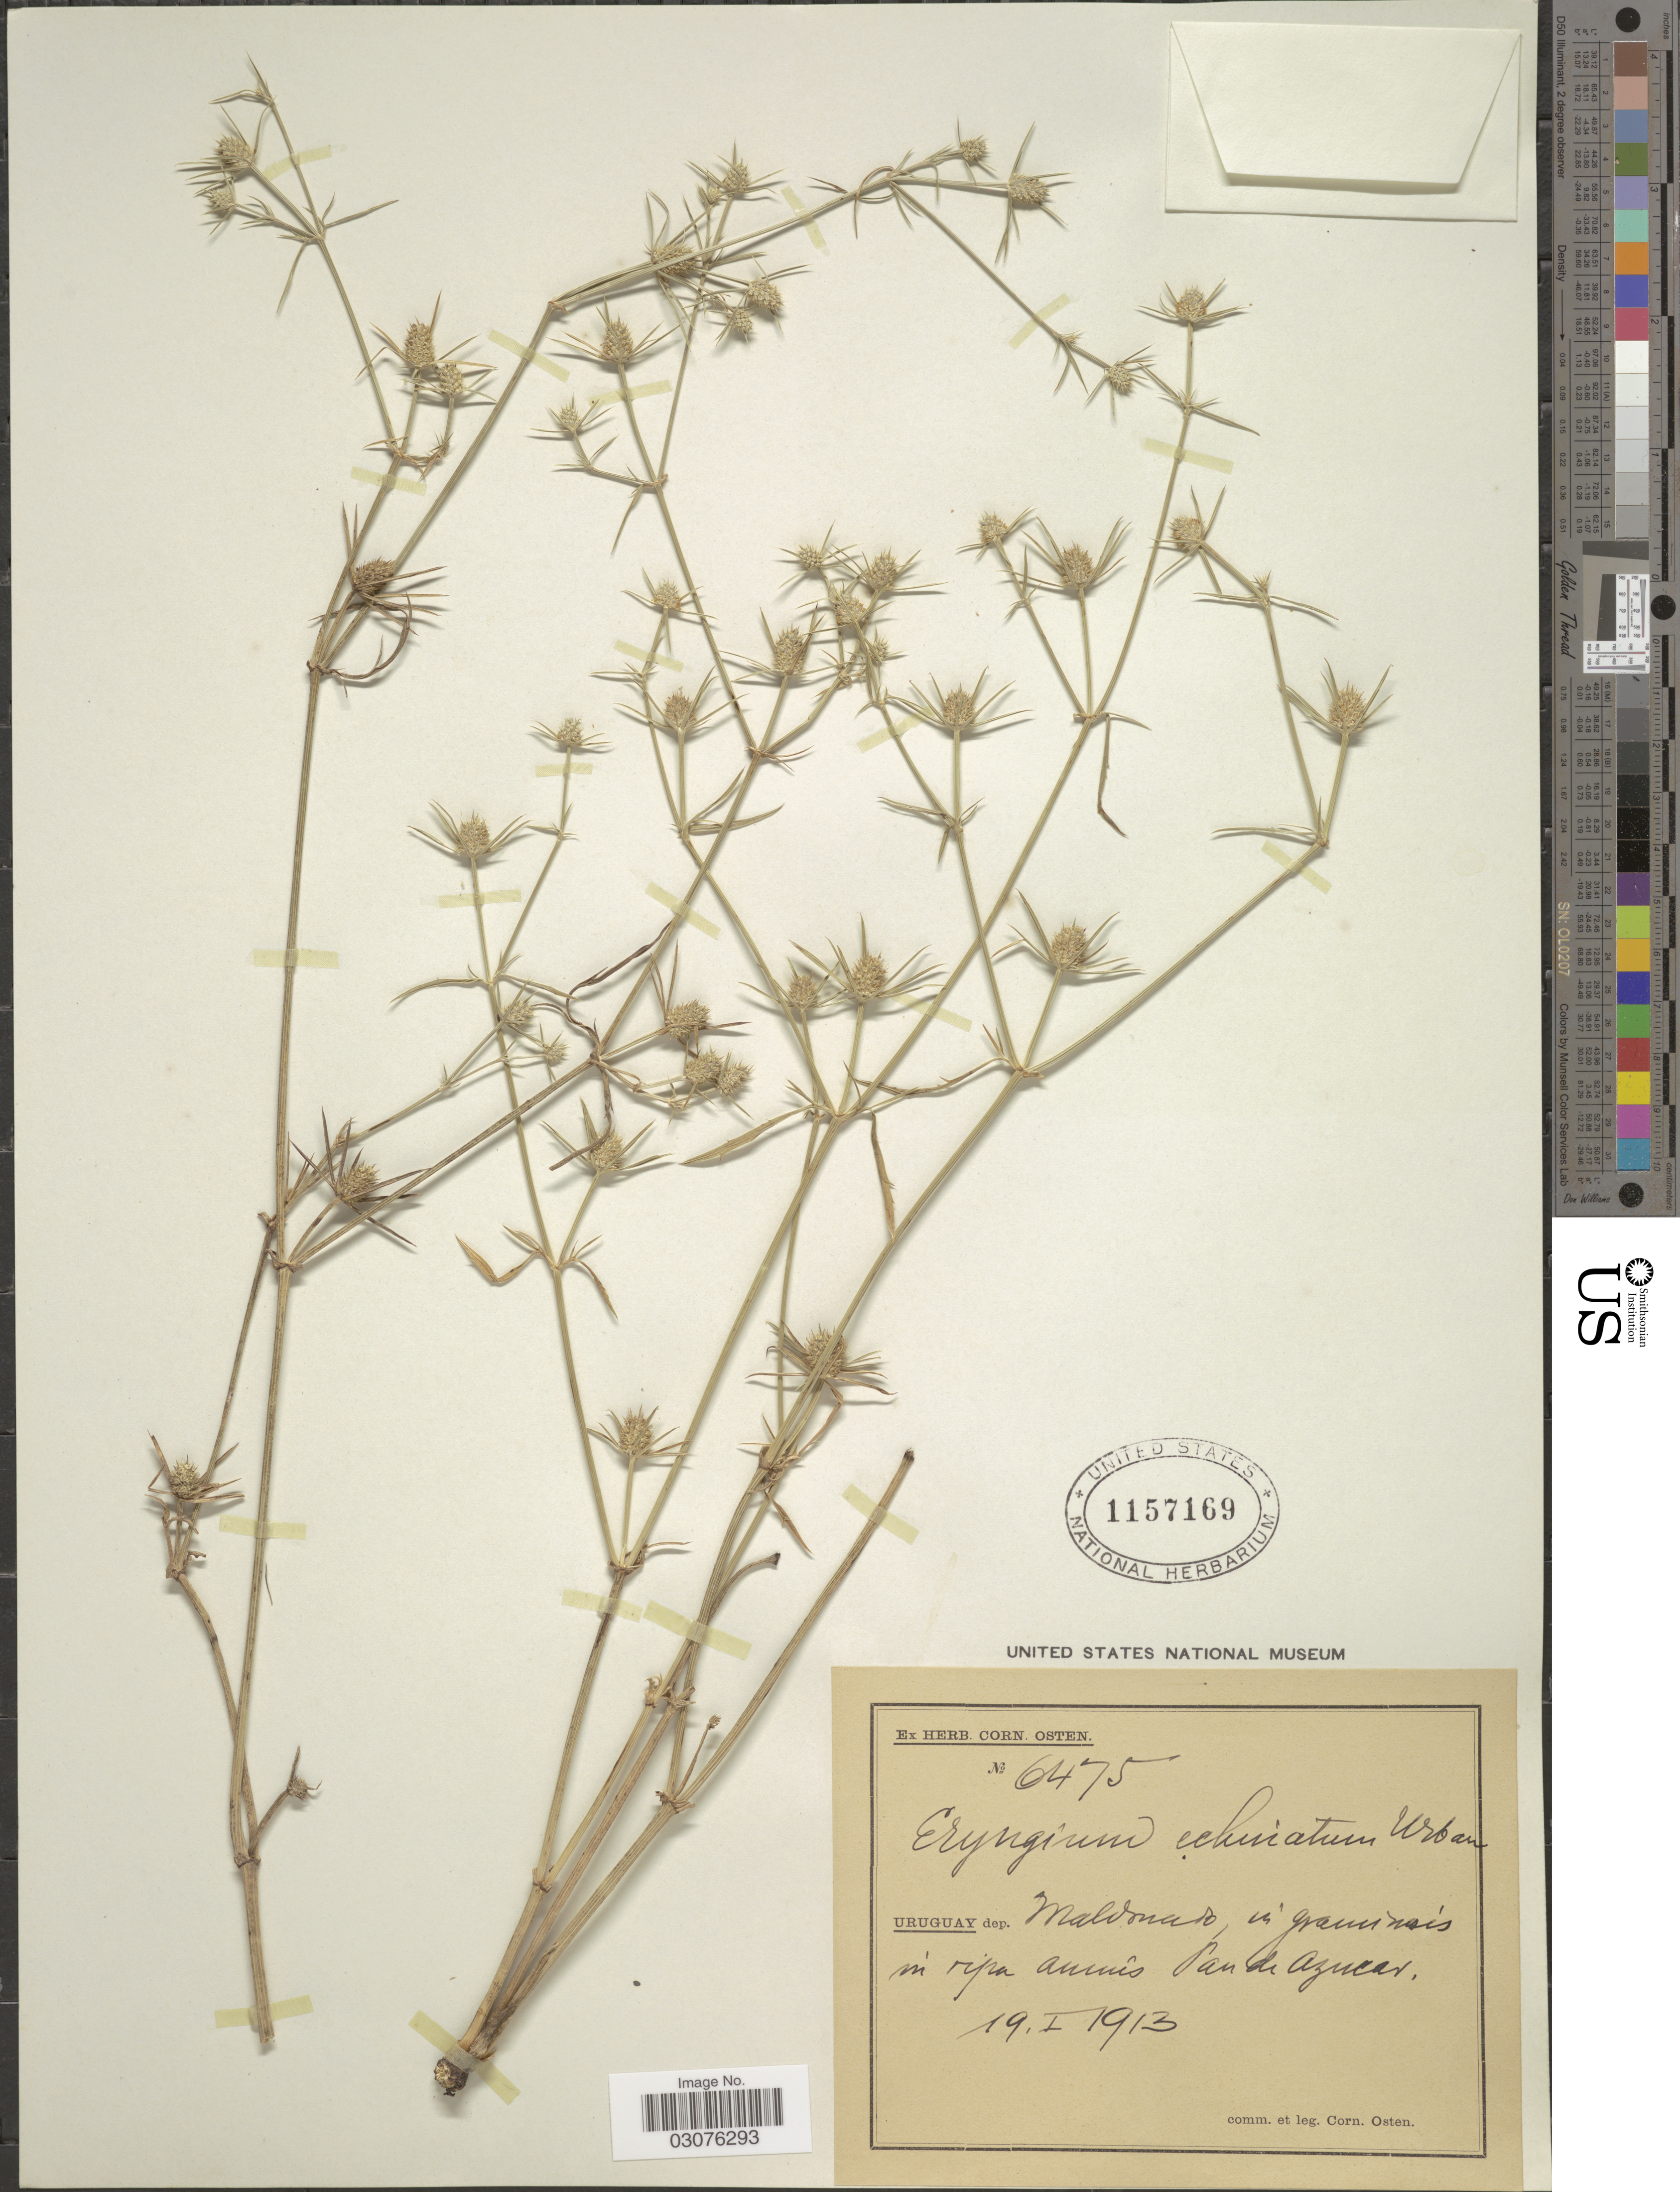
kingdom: Plantae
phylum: Tracheophyta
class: Magnoliopsida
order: Apiales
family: Apiaceae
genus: Eryngium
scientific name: Eryngium echinatum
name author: Urb.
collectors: C. Osten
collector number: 6475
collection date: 1913-01-19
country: Uruguay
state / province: Maldonado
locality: Dep. Maldonado, in graminois in ripa annis Pan de Azucar.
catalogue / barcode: US 1157169